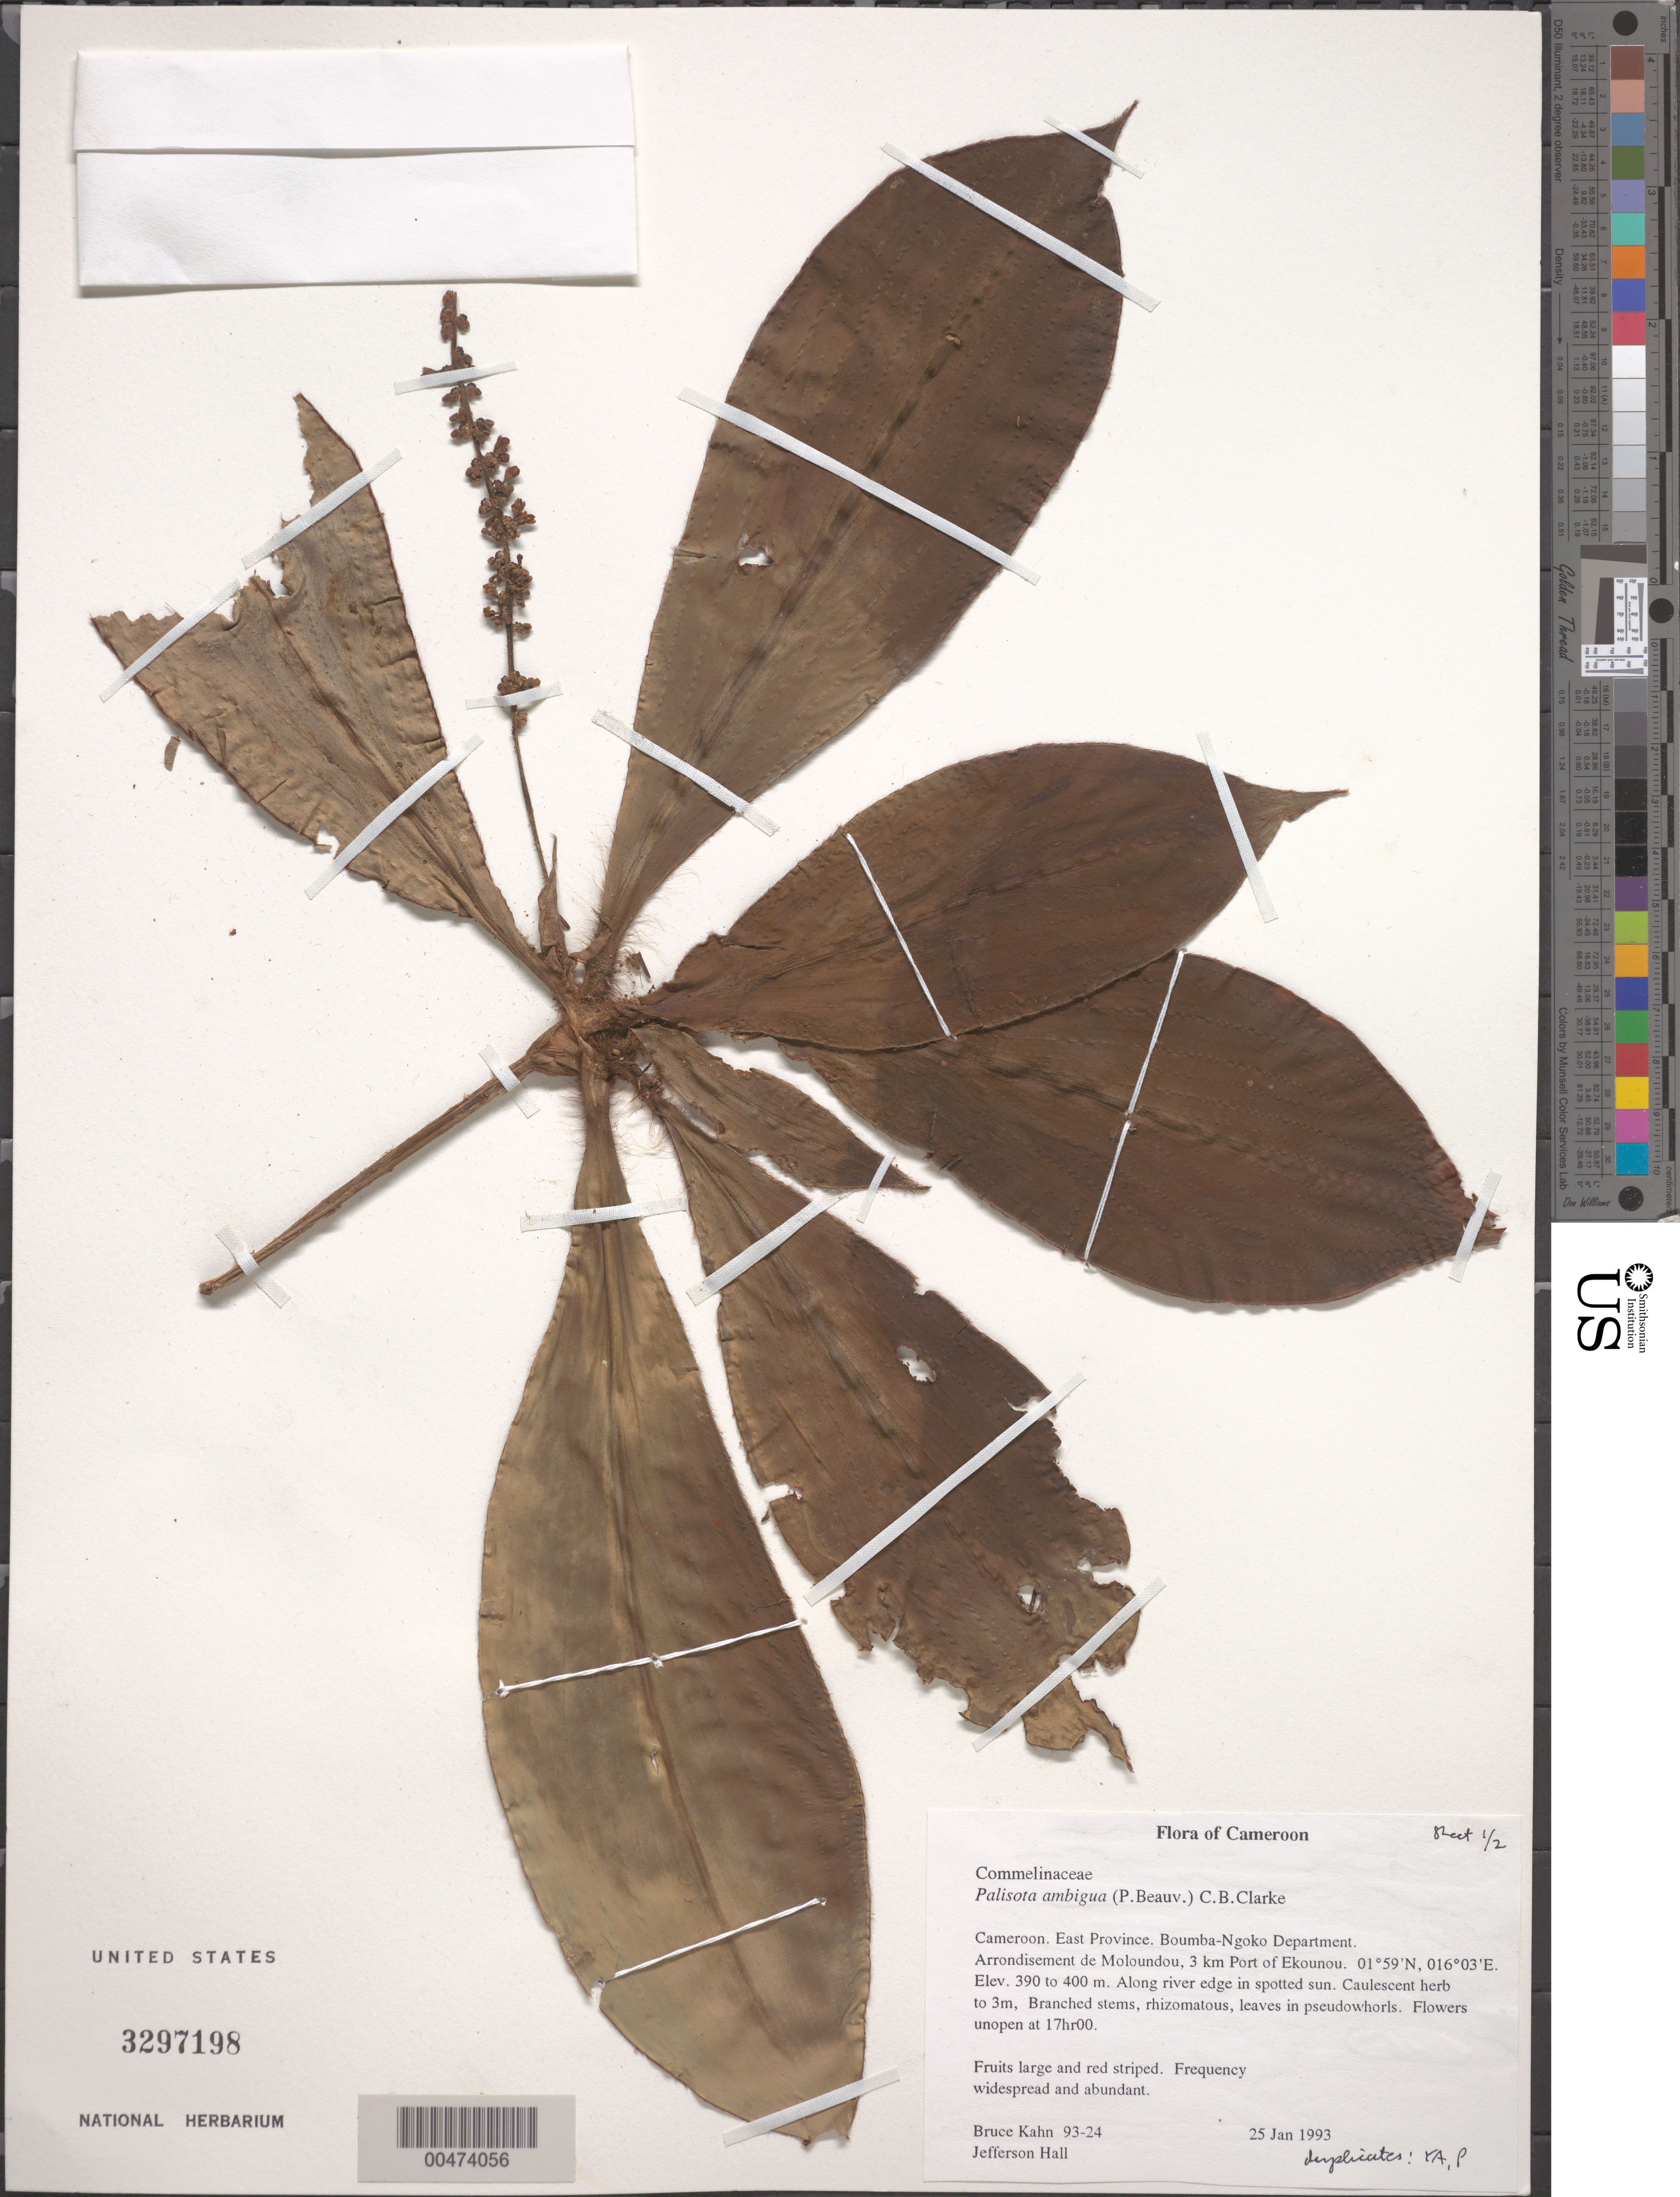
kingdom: Plantae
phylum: Tracheophyta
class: Liliopsida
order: Commelinales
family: Commelinaceae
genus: Palisota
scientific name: Palisota ambigua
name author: (P. Beauv.) C.B. Clarke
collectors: B. Kahn & J. Hall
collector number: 93-24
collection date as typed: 25 Jan 1993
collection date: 1993-01-25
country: Cameroon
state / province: Est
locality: Boumba-ngoko, moloundou arrondissement, lipondji, ekounou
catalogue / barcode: US 3297198